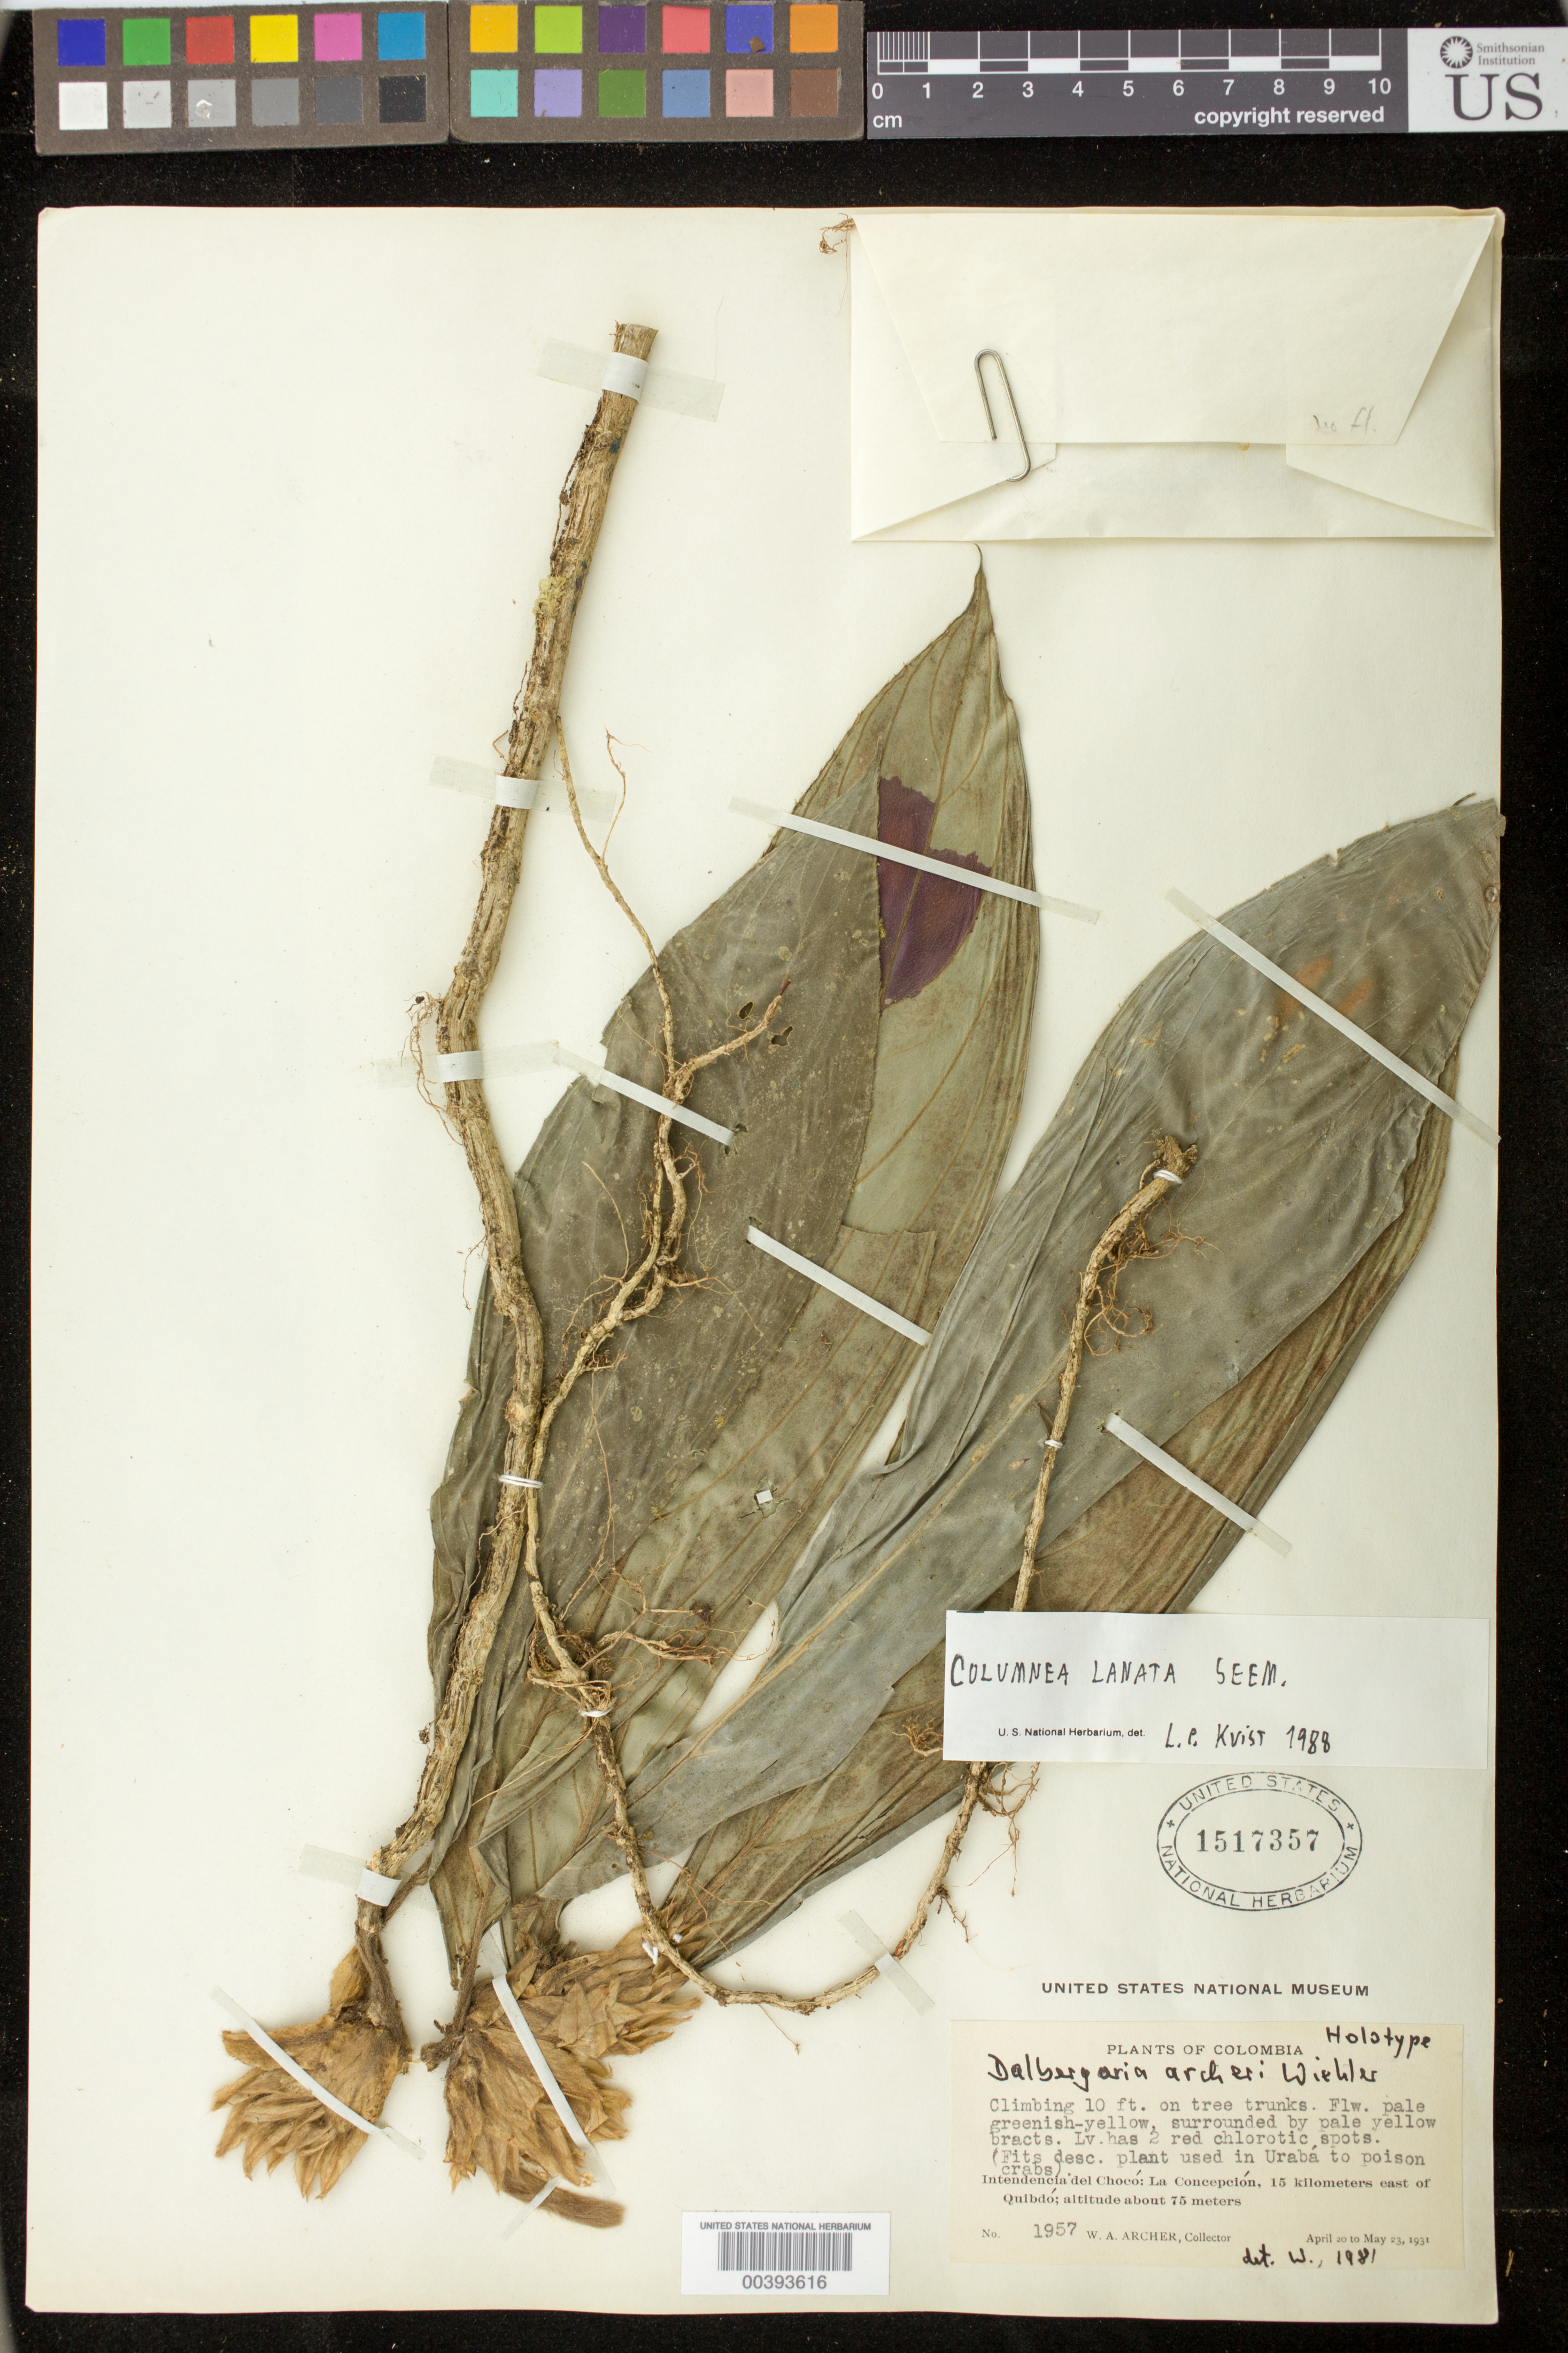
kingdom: Plantae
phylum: Tracheophyta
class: Magnoliopsida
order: Lamiales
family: Gesneriaceae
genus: Columnea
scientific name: Columnea lanata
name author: (Seem.) Kuntze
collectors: A. W. Archer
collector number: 1957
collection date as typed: Apr-May 1931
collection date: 1931-04/1931-05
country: Colombia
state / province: Chocó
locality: La Concepcion, E of Quibdo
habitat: Climbing on tree trunks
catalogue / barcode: US 1517357